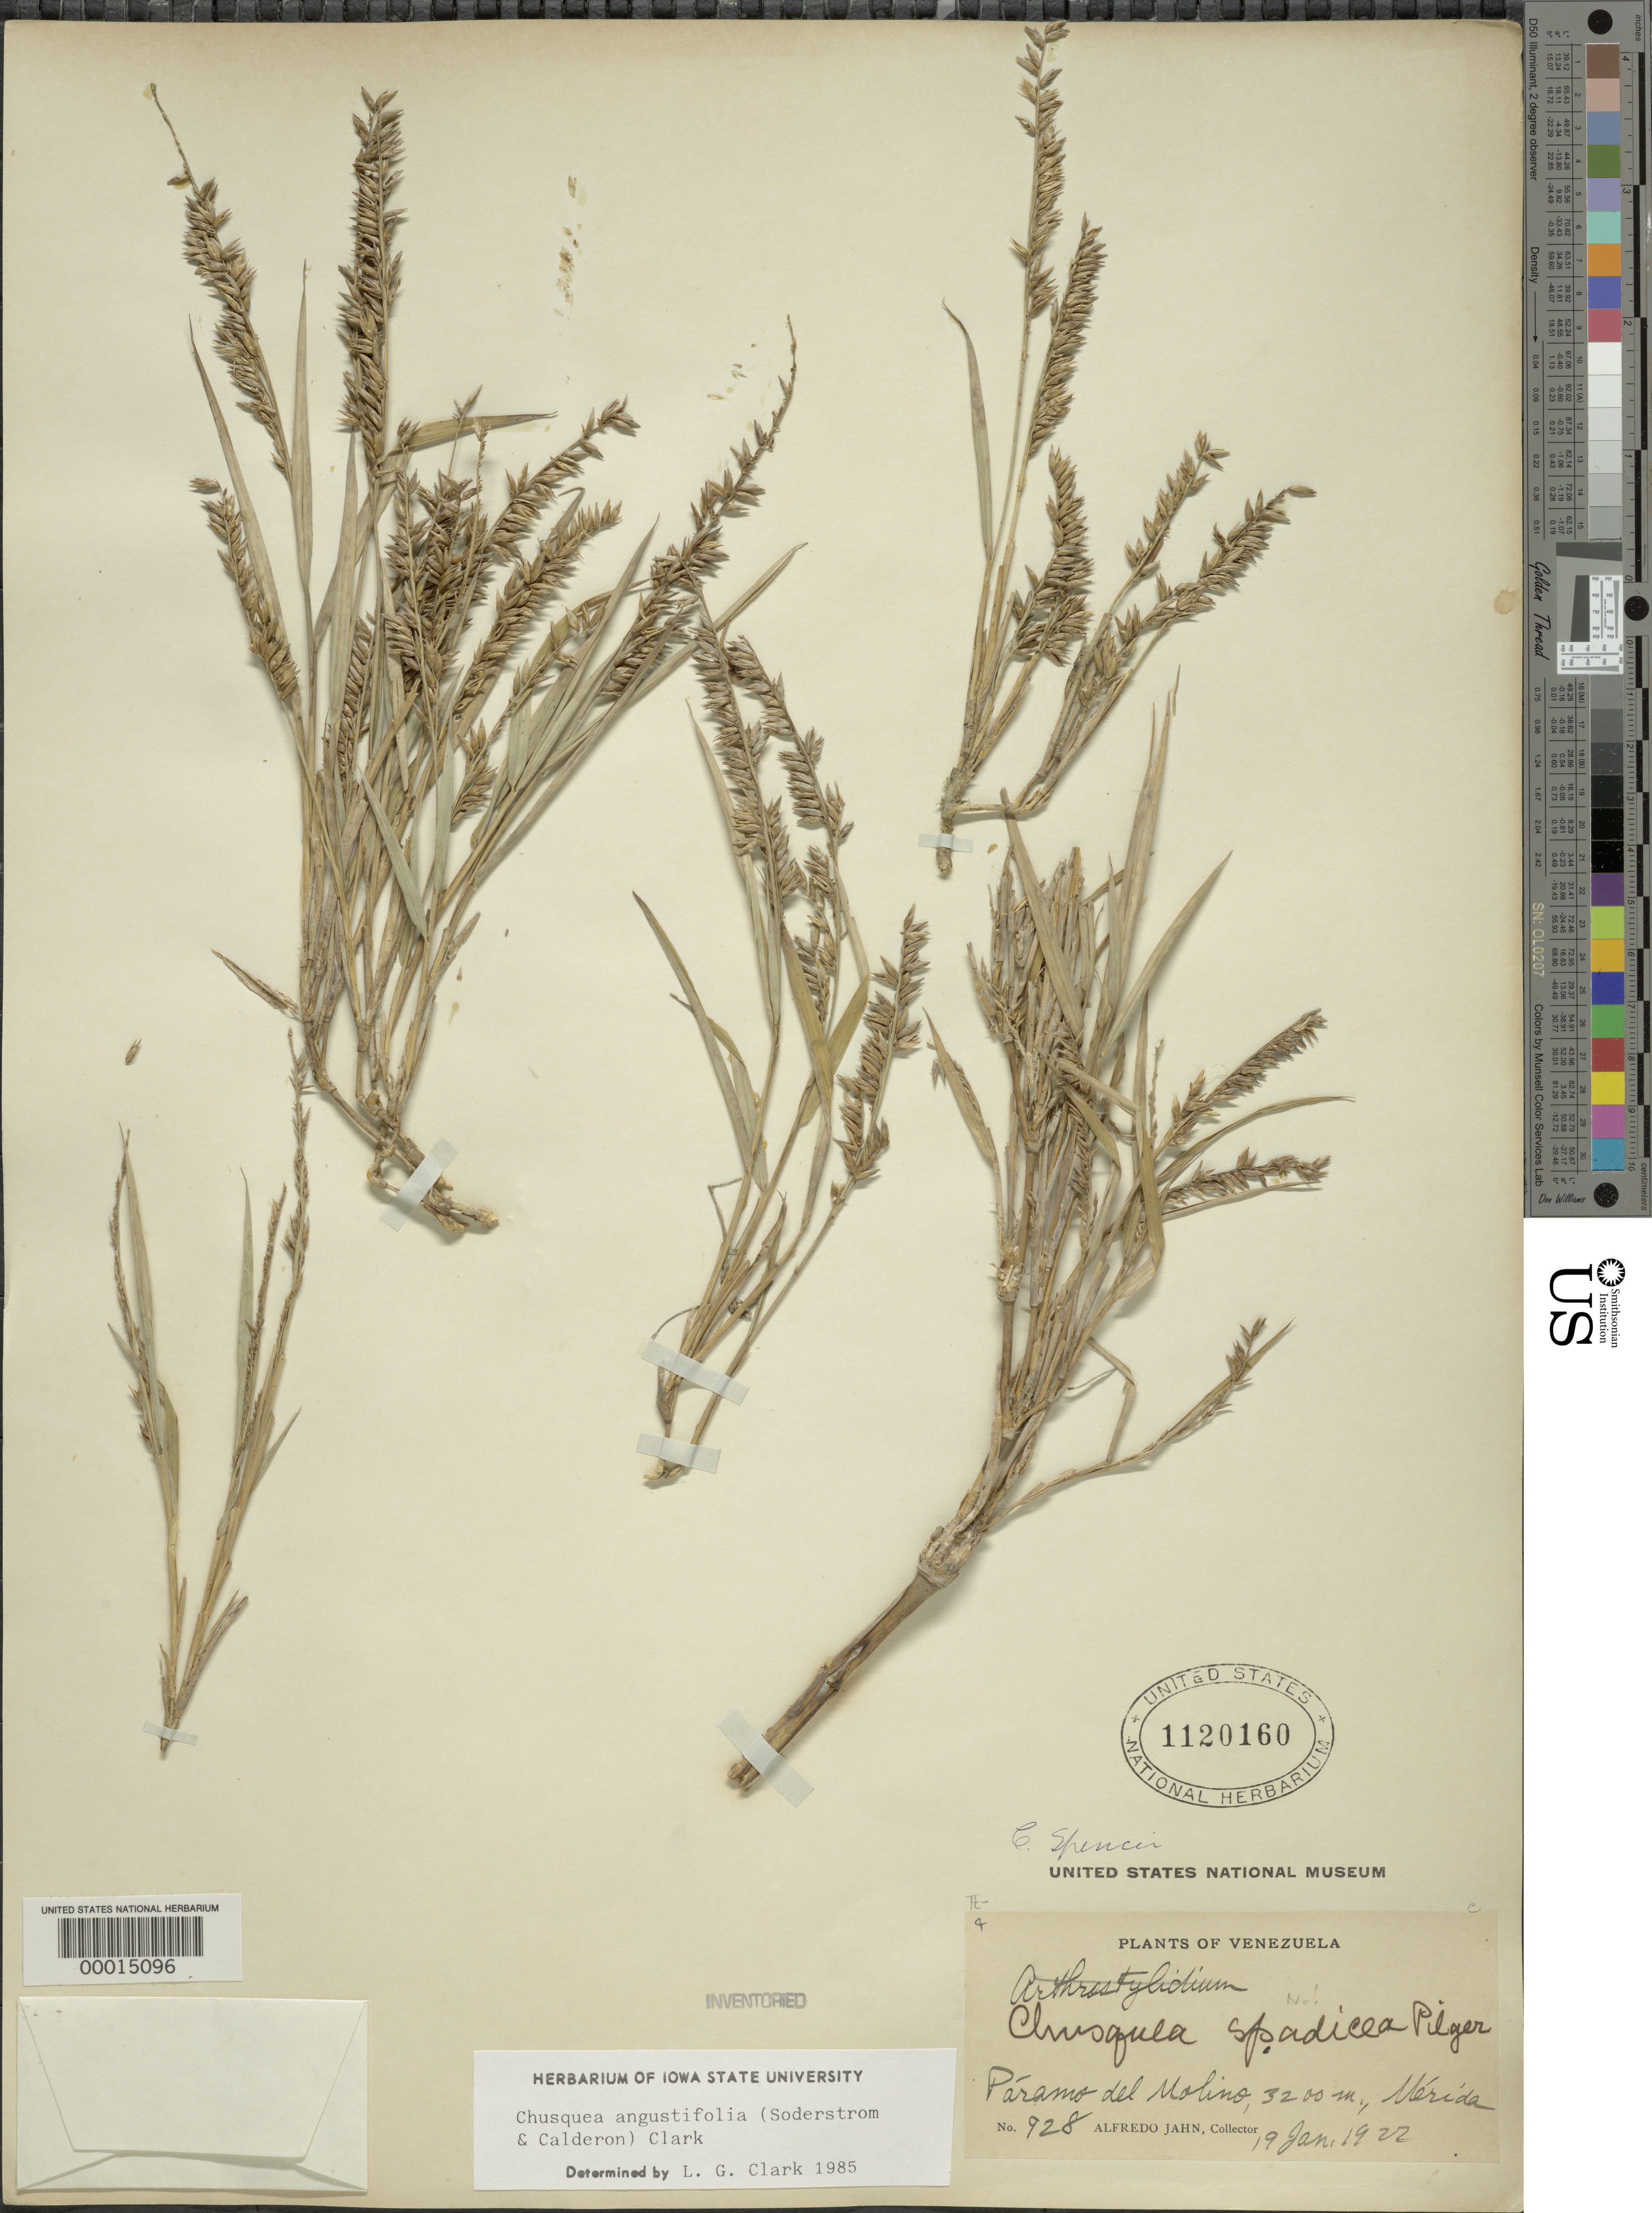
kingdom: Plantae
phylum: Tracheophyta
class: Liliopsida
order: Poales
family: Poaceae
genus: Chusquea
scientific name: Chusquea angustifolia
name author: (Soderstr. & C. E. Calderón) L.G. Clark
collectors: A. Jahn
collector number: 928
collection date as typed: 19 Jan 1922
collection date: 1922-01-19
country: Venezuela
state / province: Mérida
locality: Paramo del molino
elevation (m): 3200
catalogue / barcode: US 1120160